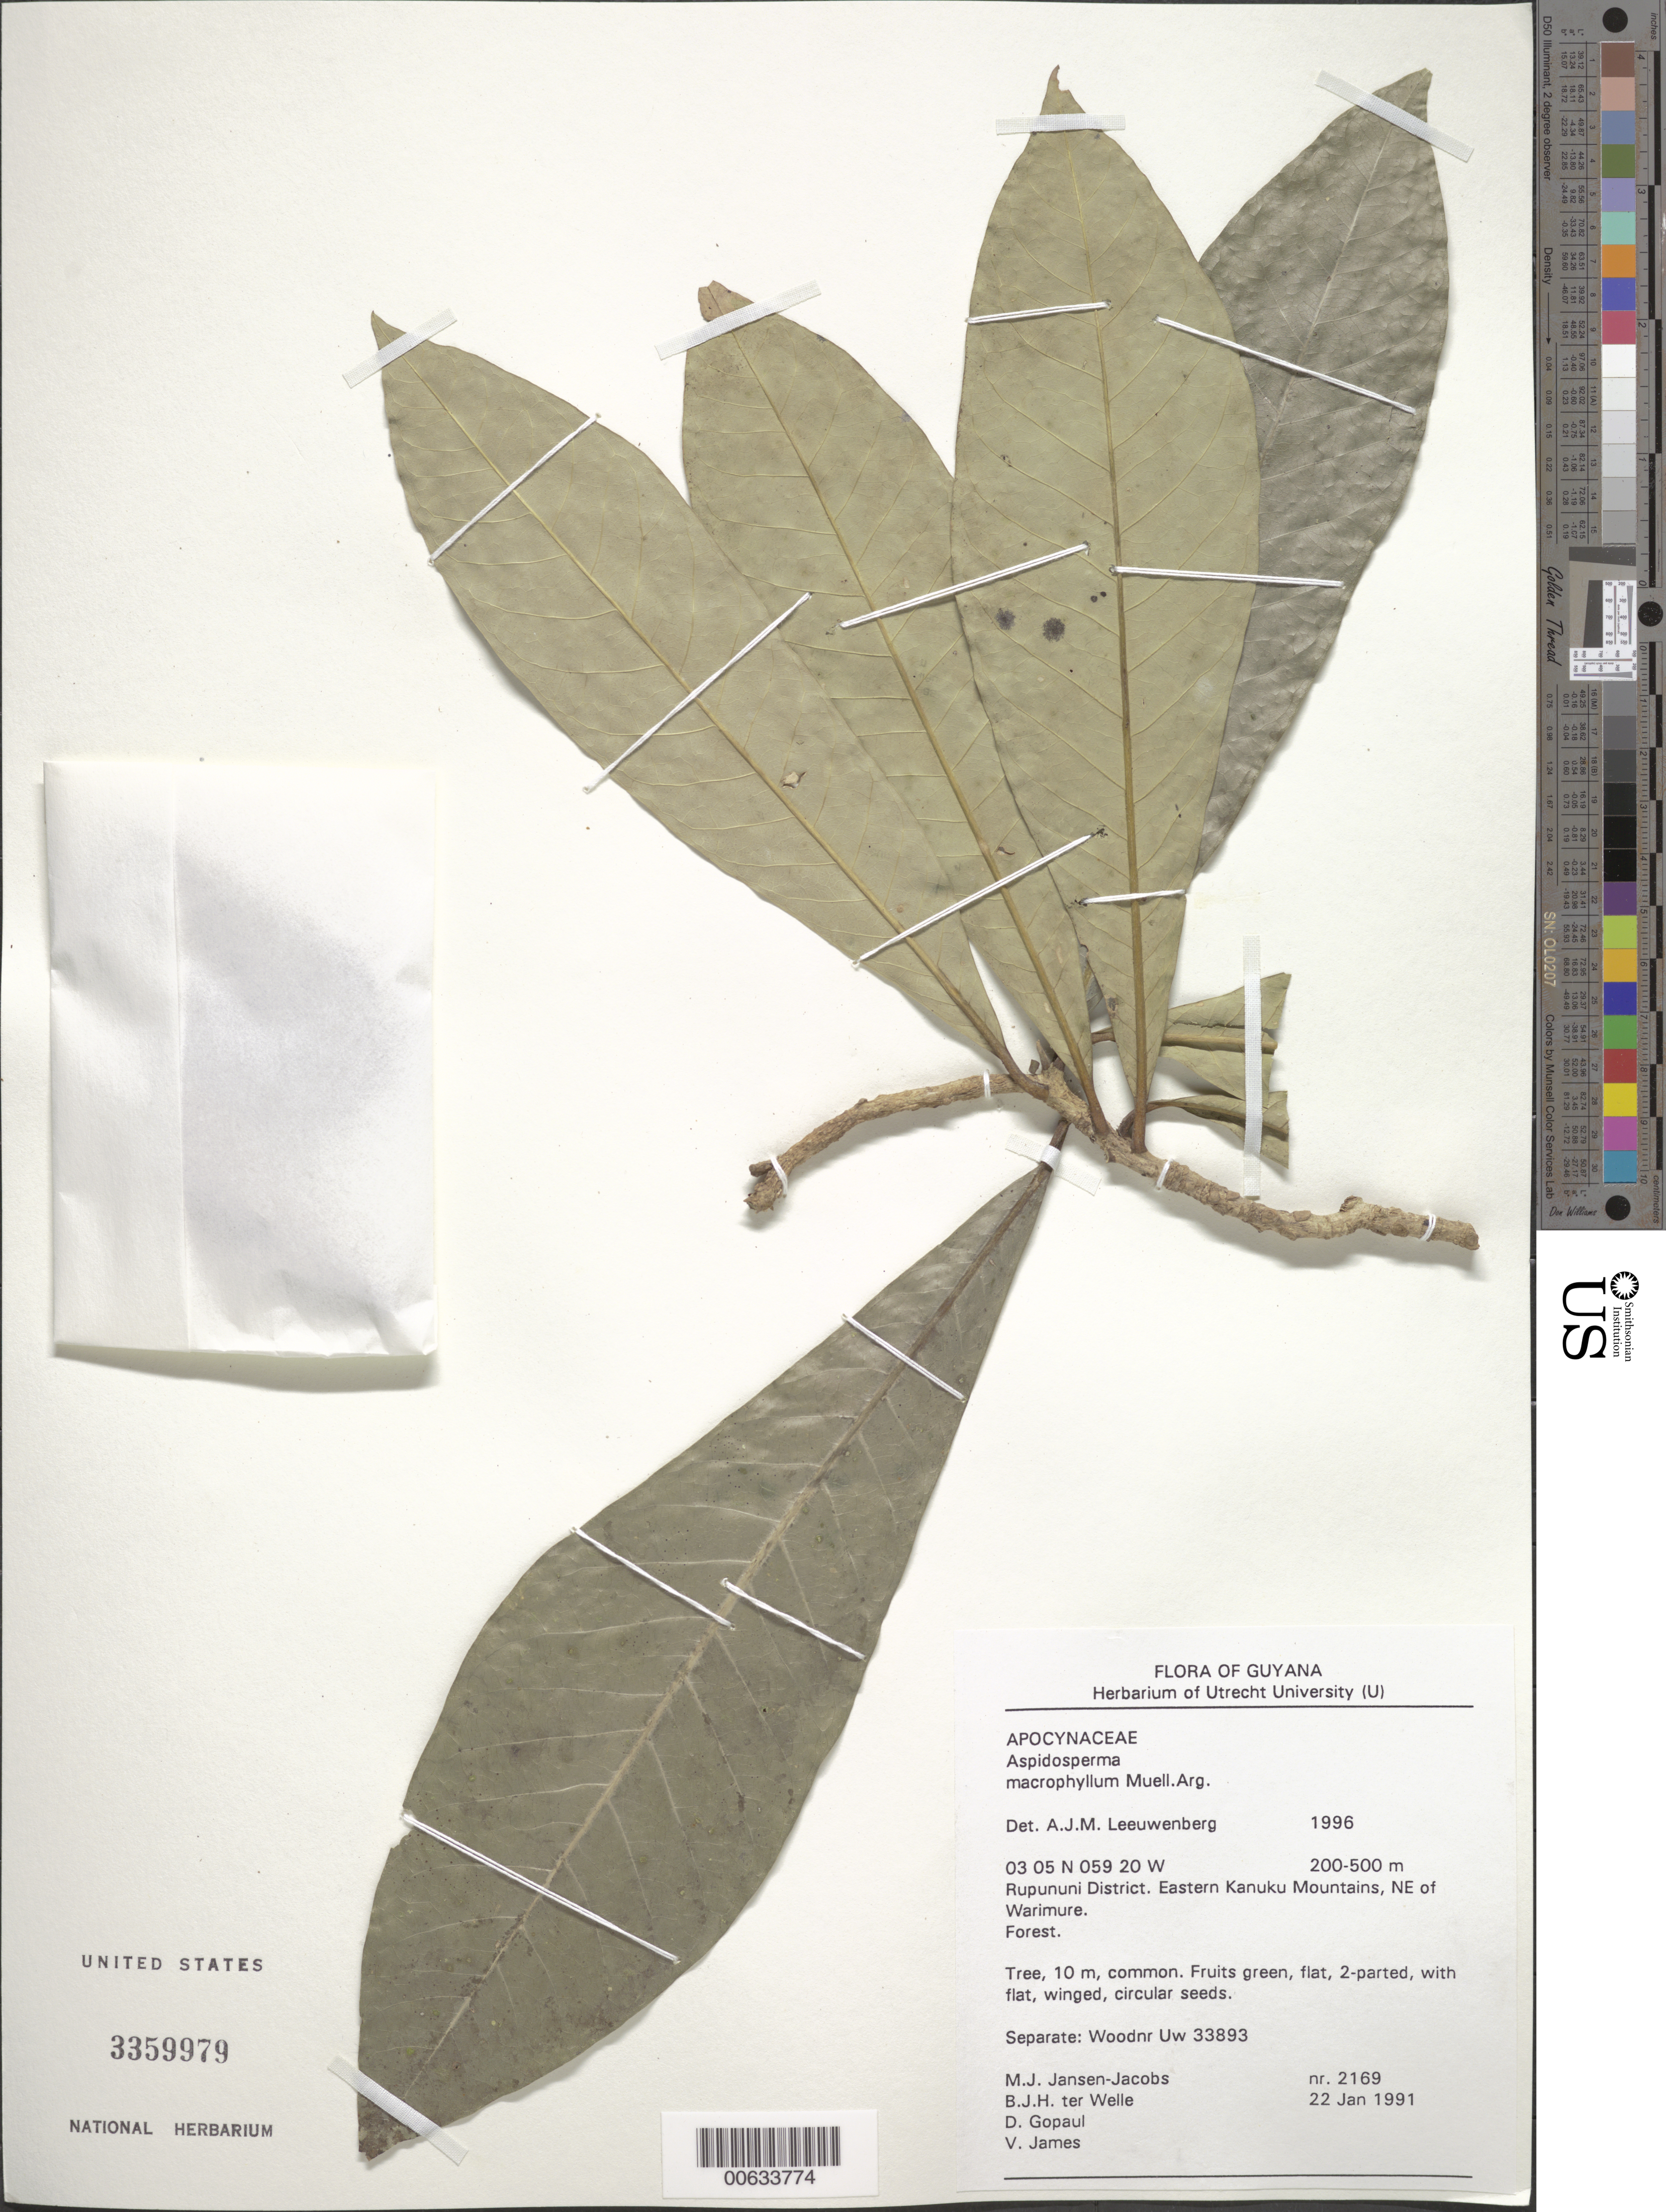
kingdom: Plantae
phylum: Tracheophyta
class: Magnoliopsida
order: Gentianales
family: Apocynaceae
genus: Aspidosperma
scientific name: Aspidosperma macrophyllum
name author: Müll. Arg.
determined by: Leeuwenberg, A. J. M.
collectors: M. J. Jansen-Jacobs, B. Welle, D. Gopaul & V. James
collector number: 2169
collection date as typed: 22-Jan-91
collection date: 1991-01-22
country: Guyana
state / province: U. Takutu-U. Essequibo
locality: Warimure, NE of, eastern Kanuku Mts., Rupununi District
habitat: Forest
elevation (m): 200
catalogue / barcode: US 3359979